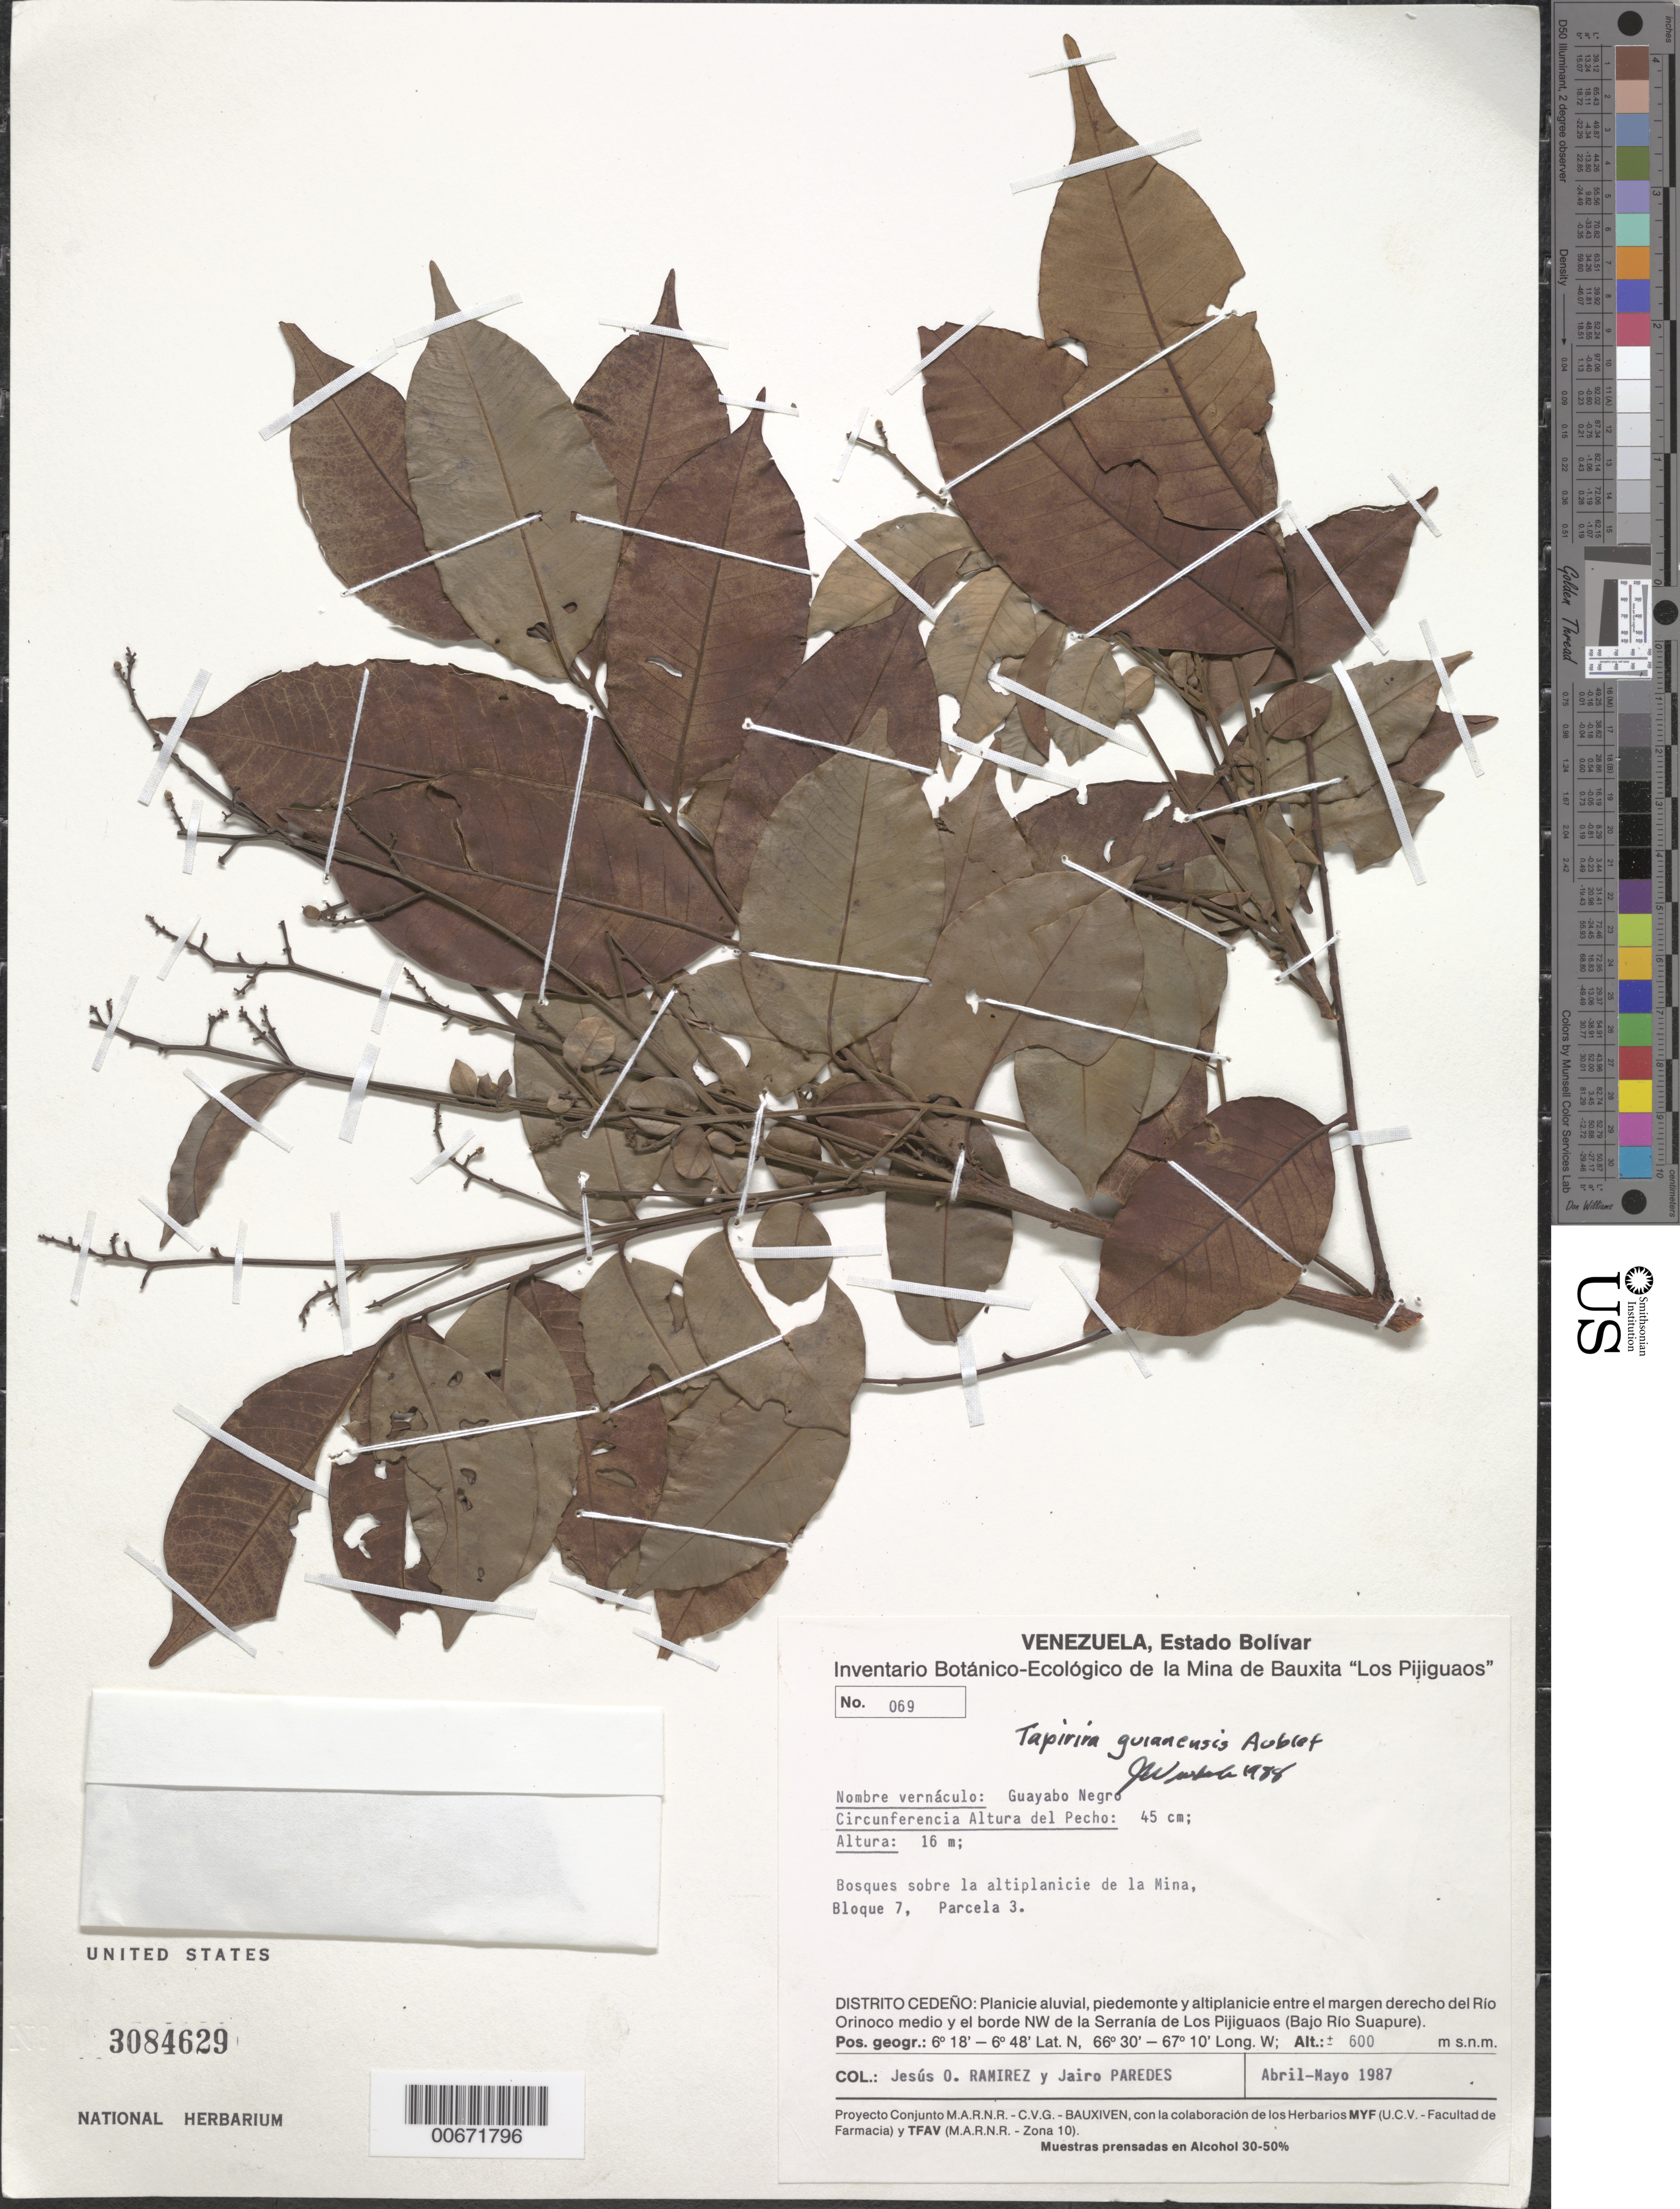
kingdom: Plantae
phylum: Tracheophyta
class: Magnoliopsida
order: Sapindales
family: Sapindaceae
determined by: Daly, D. C.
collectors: J. Ramirez & J. Paredes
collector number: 69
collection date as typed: Apr-87 to May-87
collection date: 1987-04/1987-05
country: Venezuela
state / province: Bolívar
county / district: Cedeño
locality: Orinoco River to Serrania de los Pijiguaos (Bajo Río Suapure)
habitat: Forest over Mina Plateau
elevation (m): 600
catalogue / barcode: US 3084629